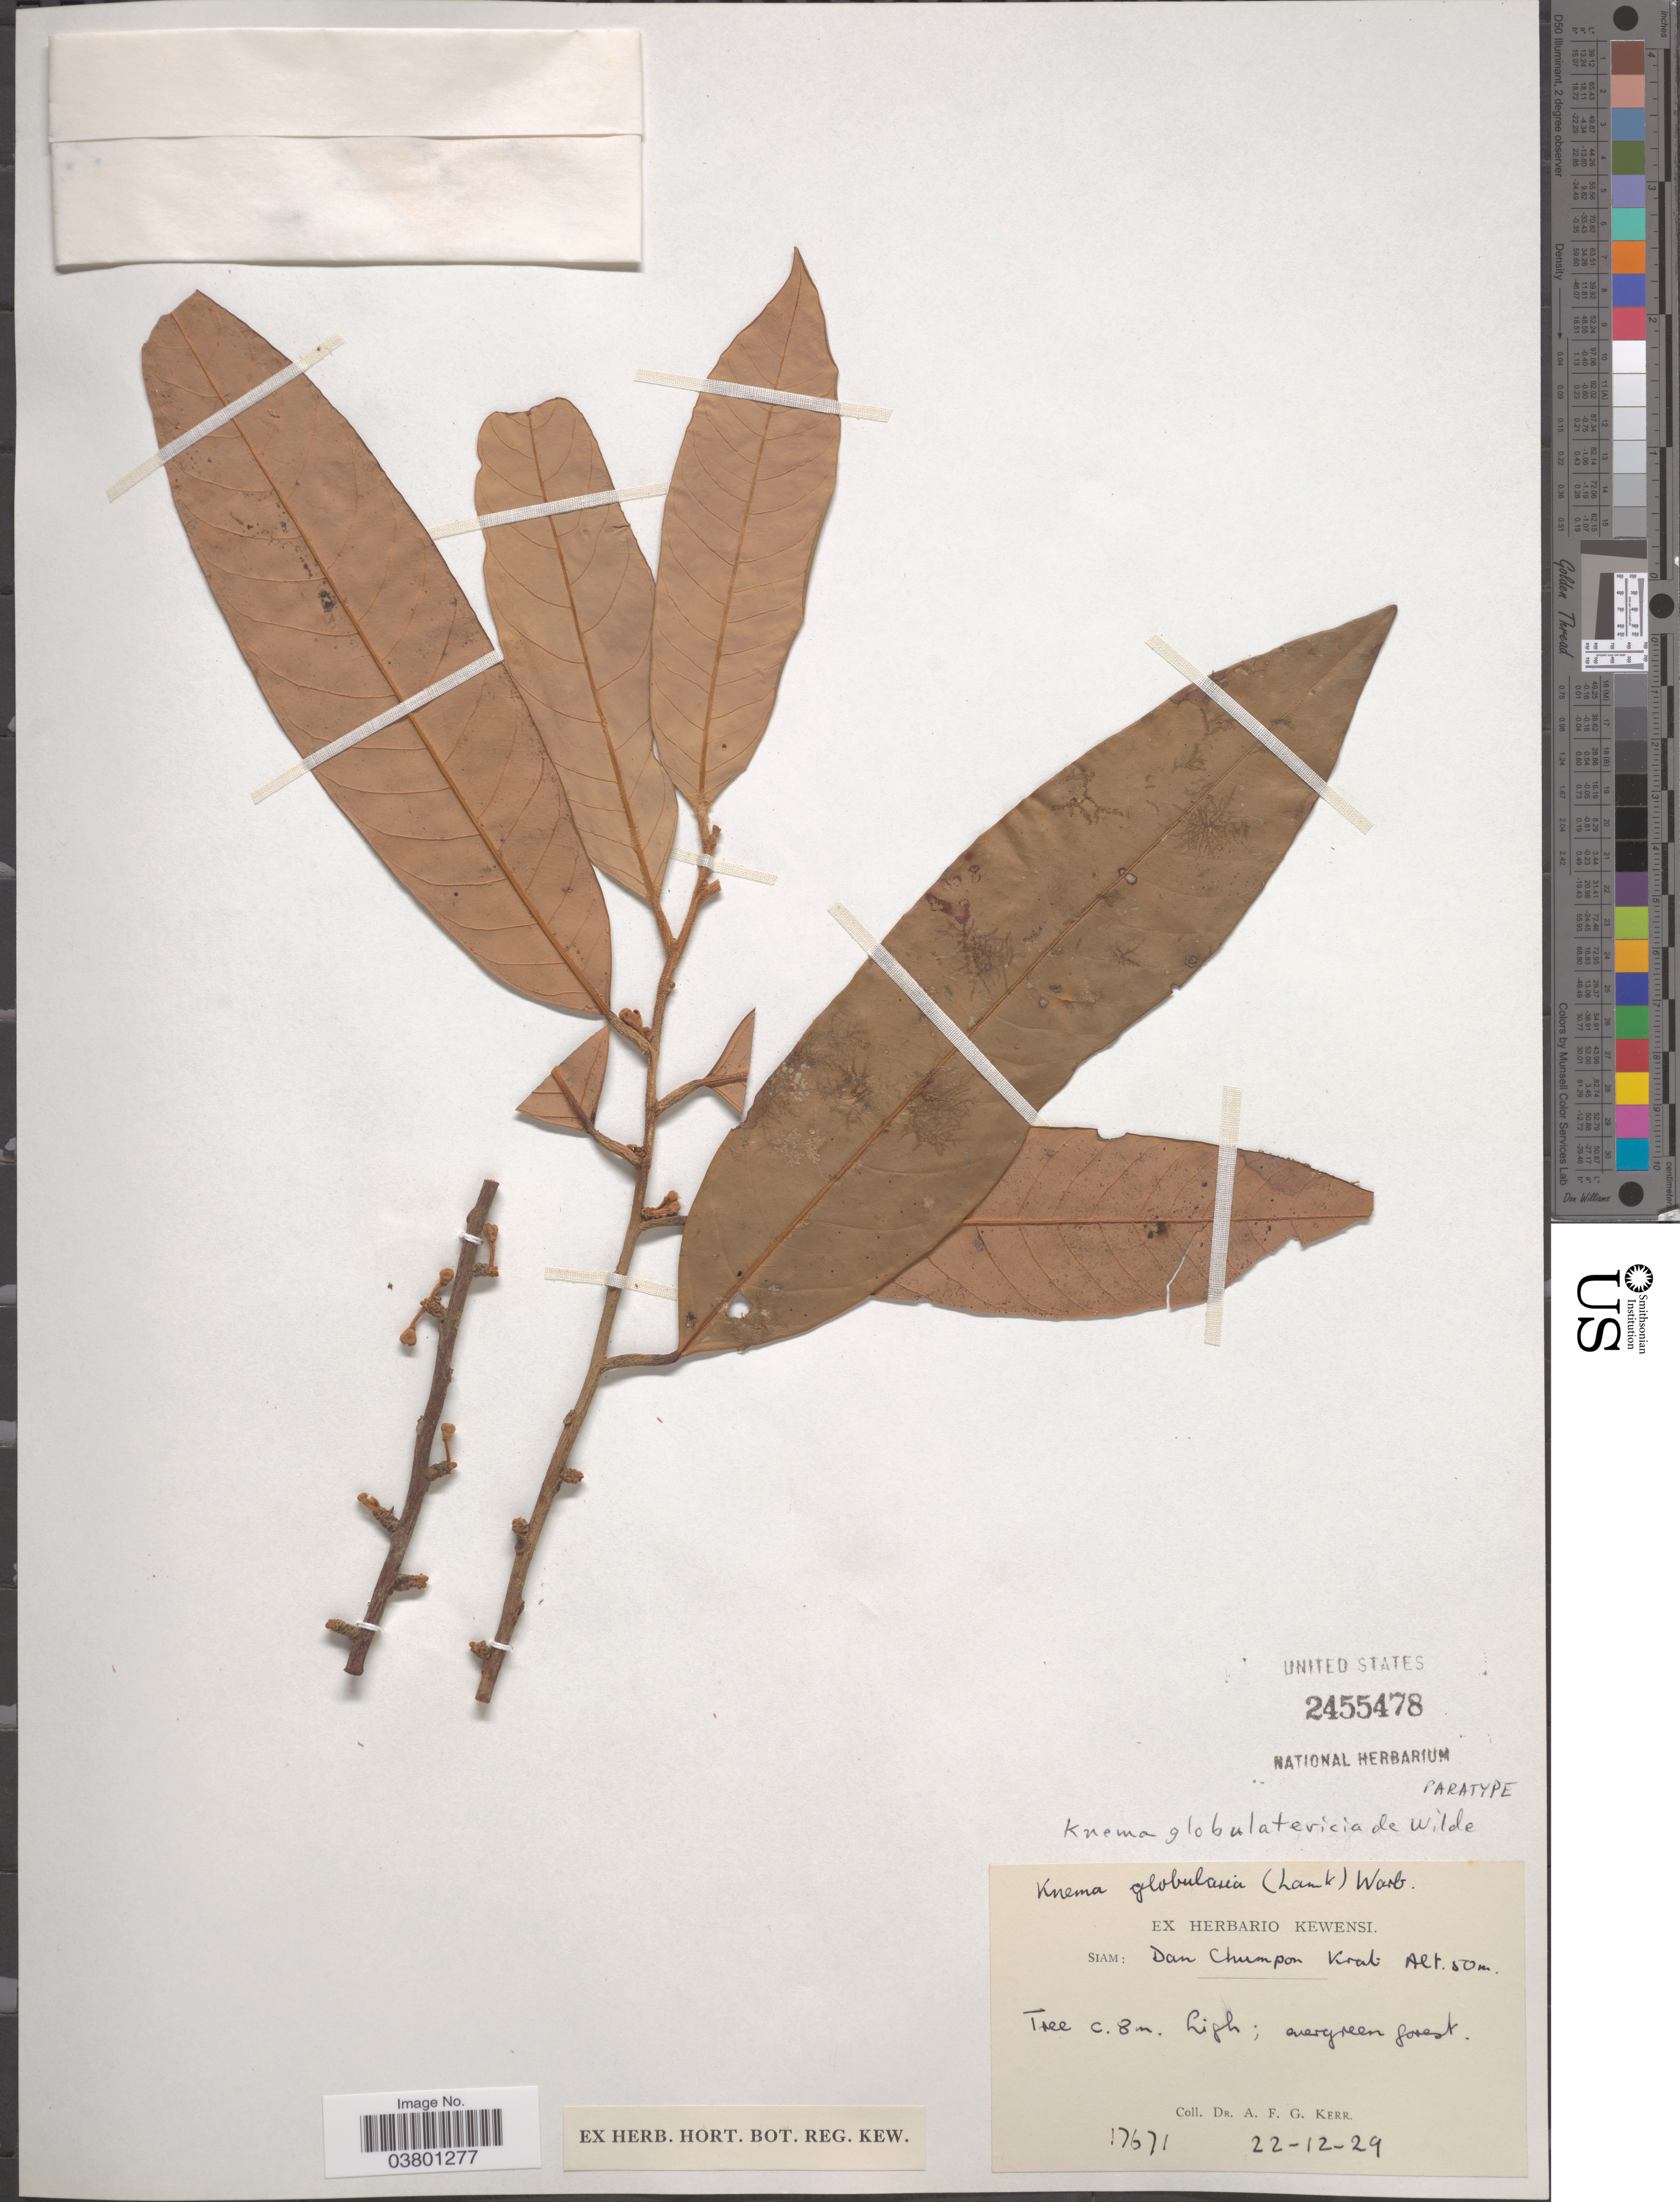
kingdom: Plantae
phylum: Tracheophyta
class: Magnoliopsida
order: Magnoliales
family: Myristicaceae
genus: Knema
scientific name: Knema globulatericia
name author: W.J. de Wilde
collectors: A. F. G. Kerr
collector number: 17671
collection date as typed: Transcribed d/m/y: 22/12/29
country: Thailand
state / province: Chumpon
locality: Siam: Dan Chumpon Krat.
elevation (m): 50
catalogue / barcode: US 2455478